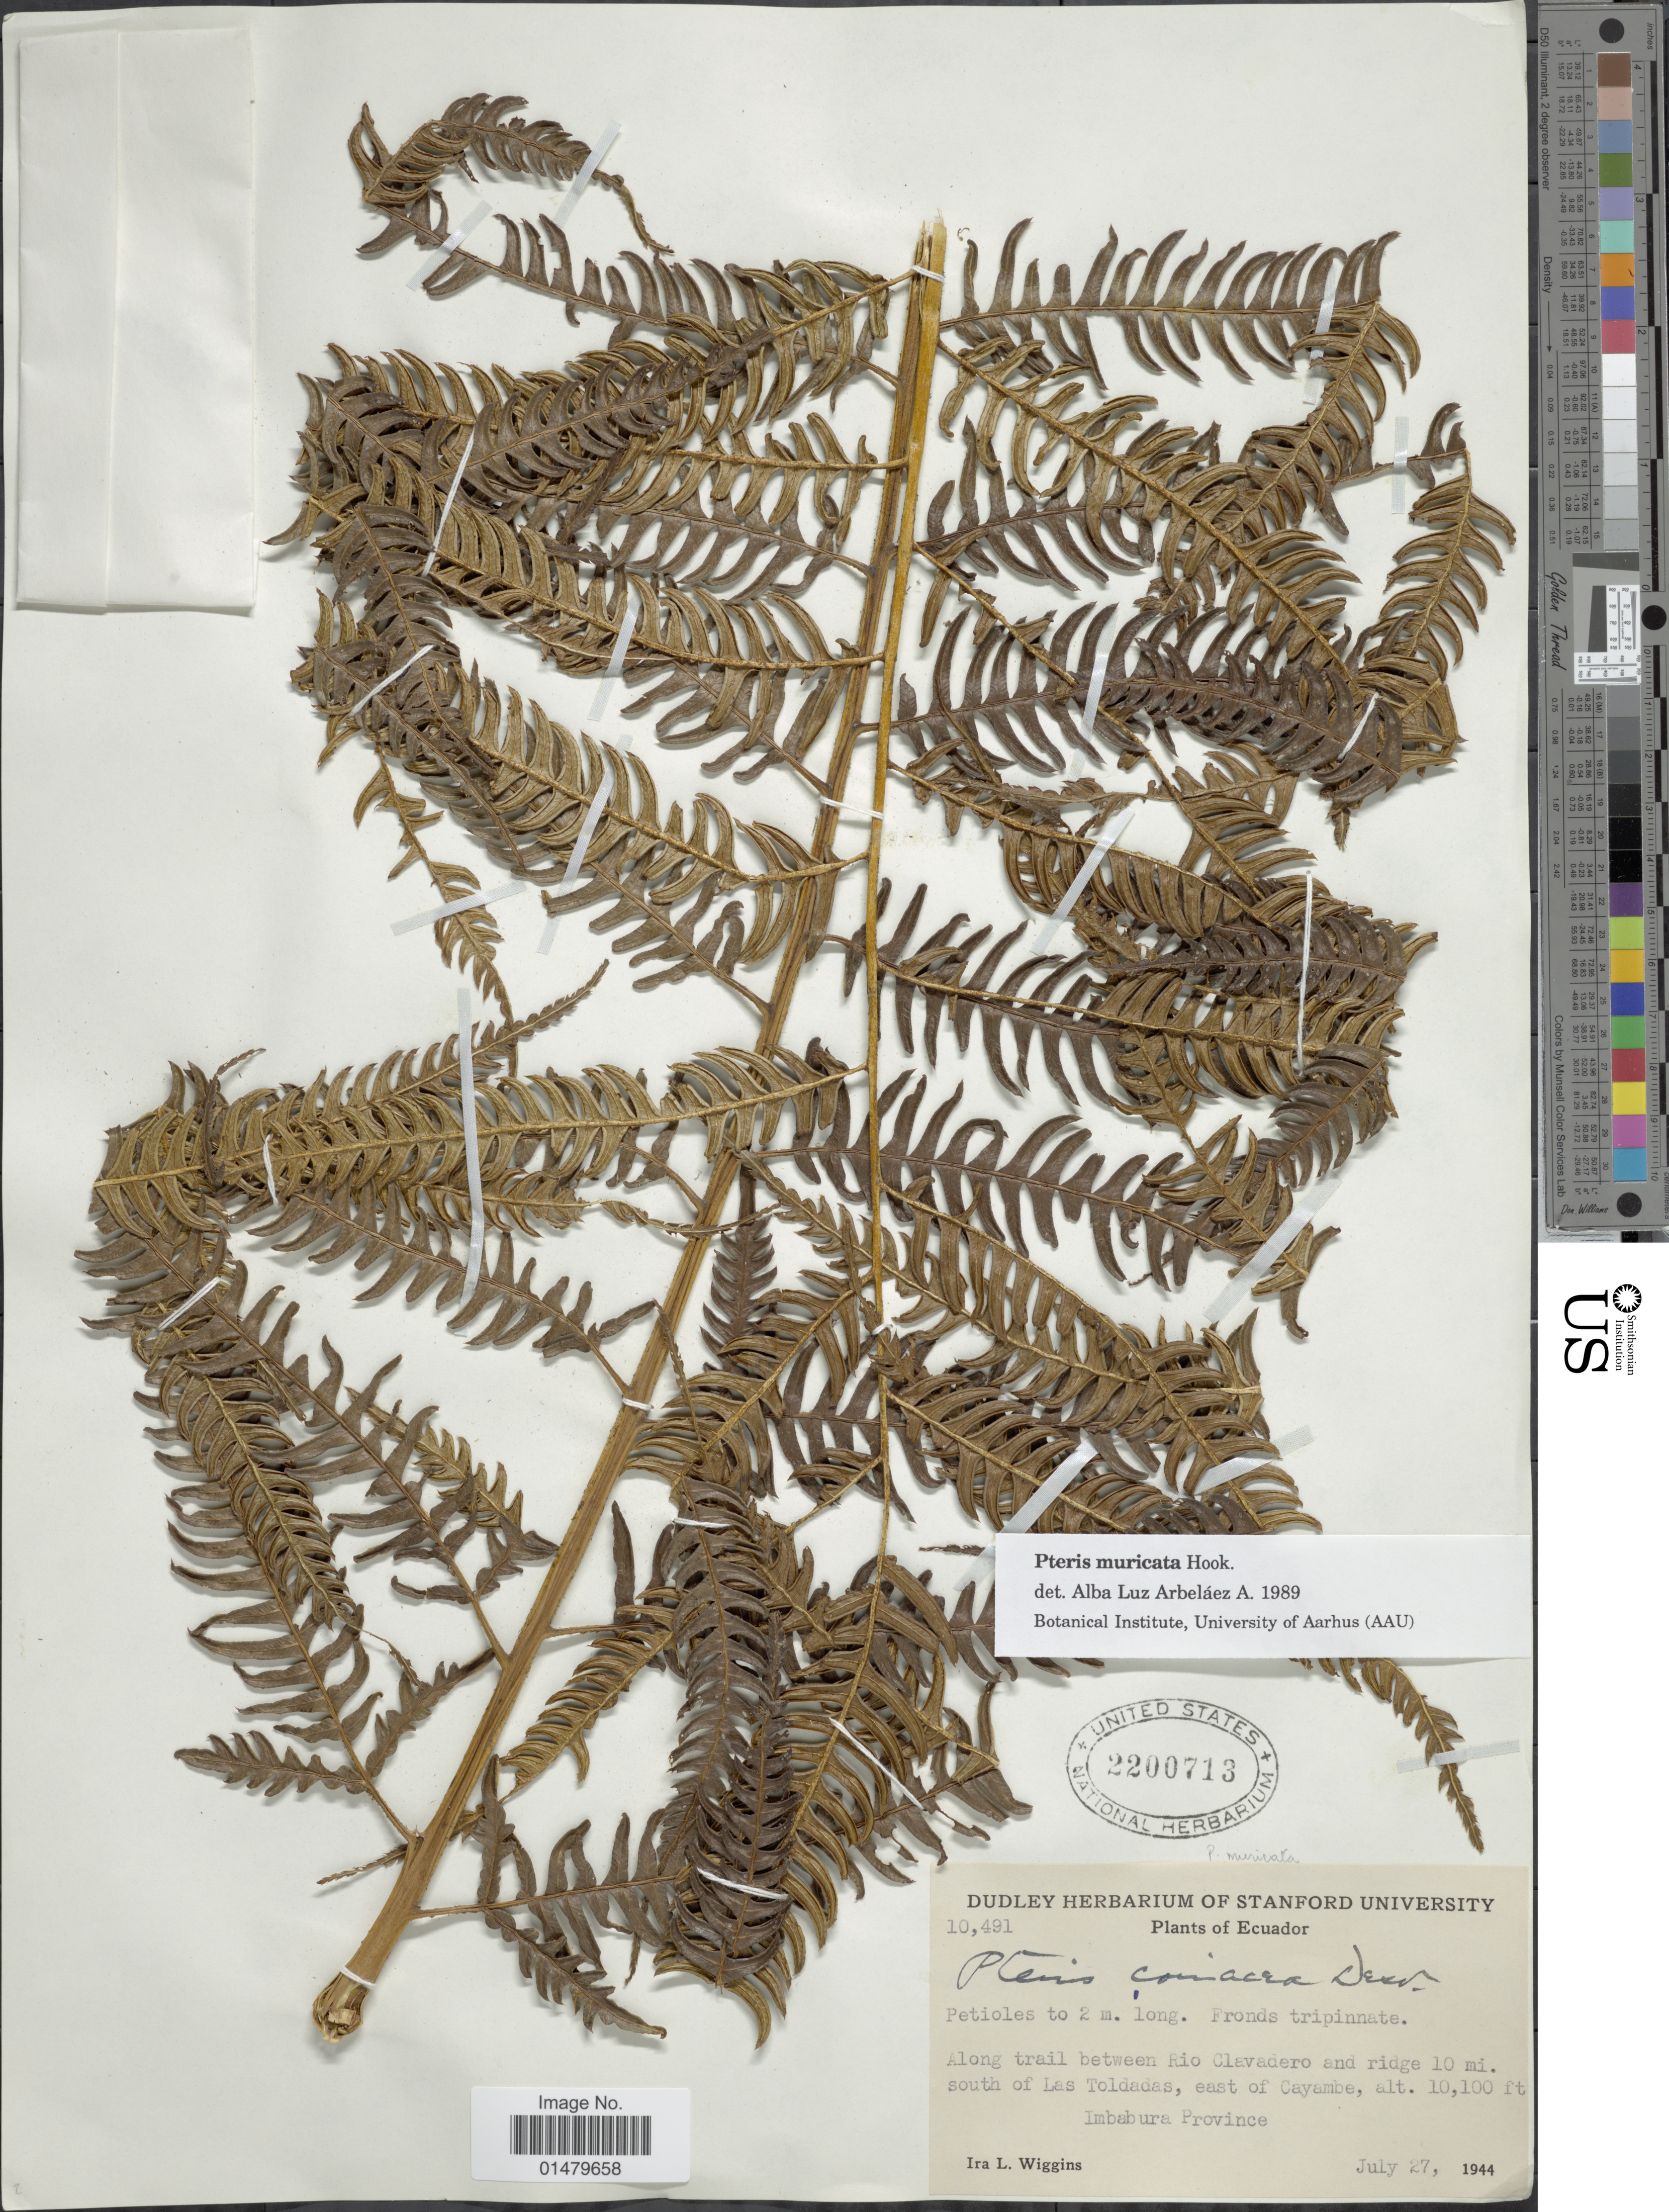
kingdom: Plantae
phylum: Tracheophyta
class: Polypodiopsida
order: Polypodiales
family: Pteridaceae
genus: Pteris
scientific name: Pteris muricata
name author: Rosenst.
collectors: I. L. Wiggins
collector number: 10491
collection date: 1944-07-27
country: Ecuador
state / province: Imbabura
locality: Along trail between Rio Clavadero and ridge 10 mi. south of Las Toldadas, east of Cayambe. Imbabura Province.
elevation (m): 3.1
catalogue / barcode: US 2200713